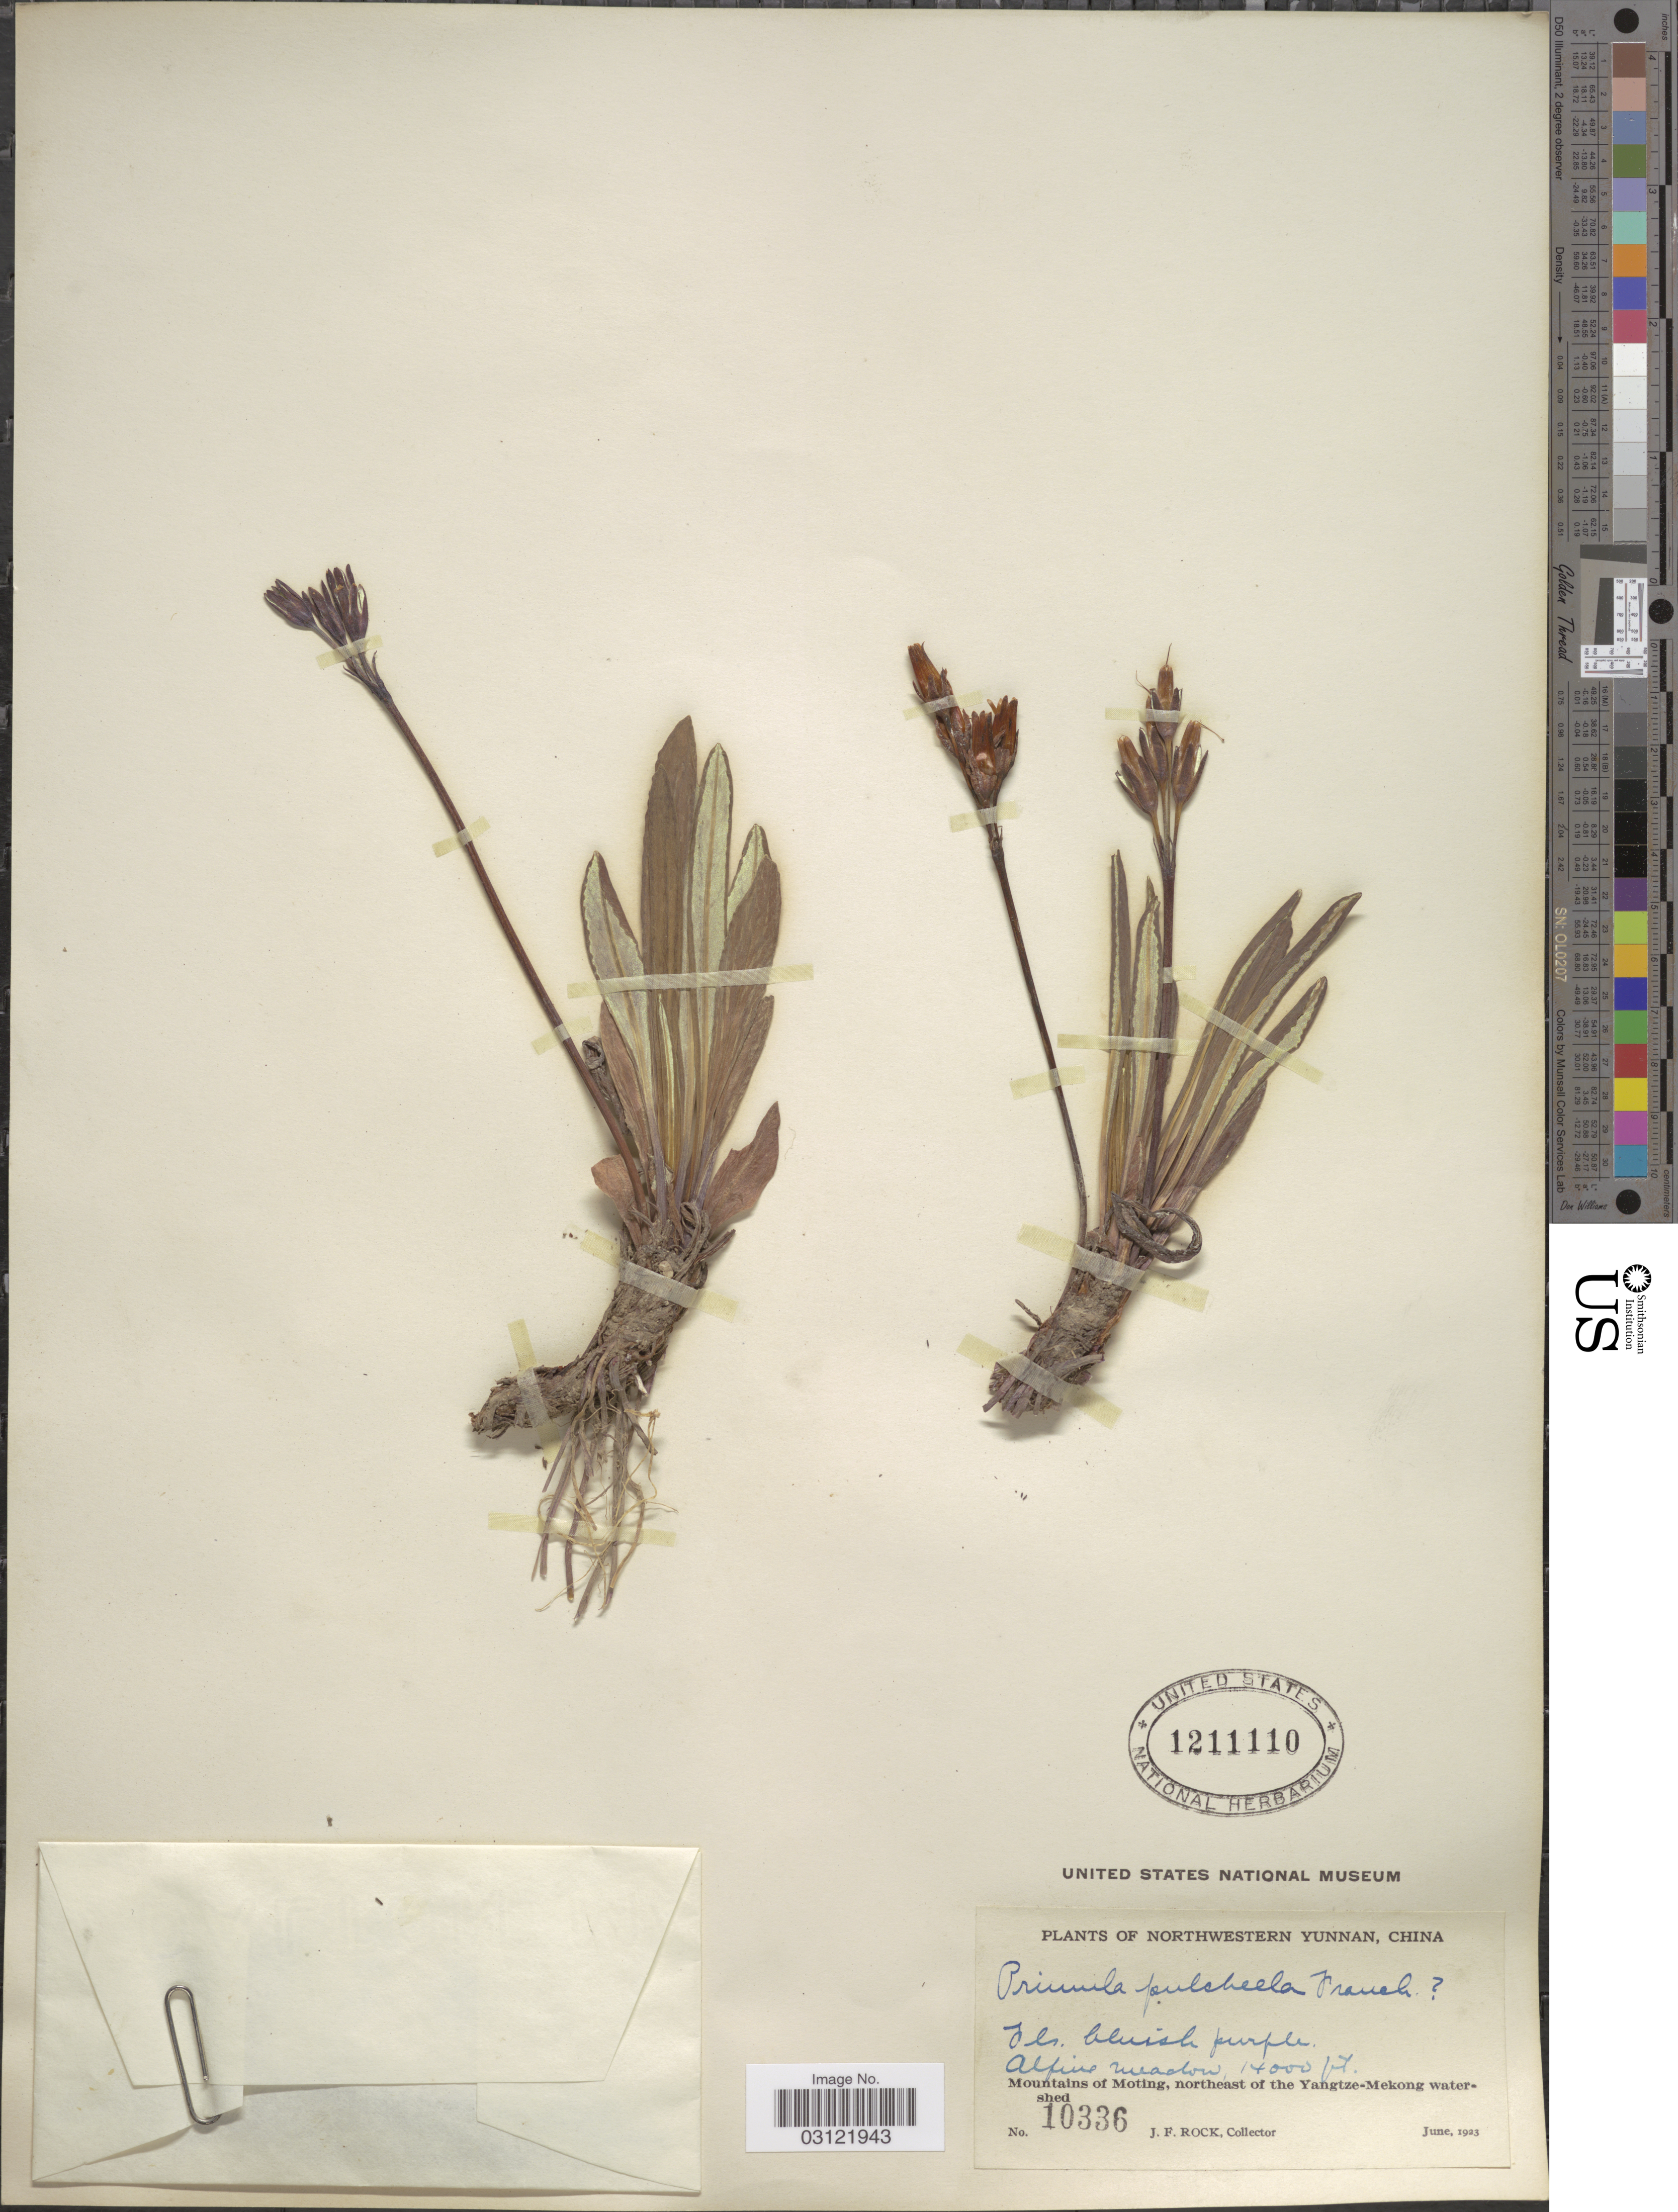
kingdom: Plantae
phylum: Tracheophyta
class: Magnoliopsida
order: Ericales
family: Primulaceae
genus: Primula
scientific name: Primula pulchella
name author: Franch.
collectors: J. Rock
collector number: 10336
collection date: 1923-06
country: China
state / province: Yunnan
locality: Northwestern Yunnan. Mountains of Moting, northeast of the Yangtze-Mekong watershed.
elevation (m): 4267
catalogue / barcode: US 1211110